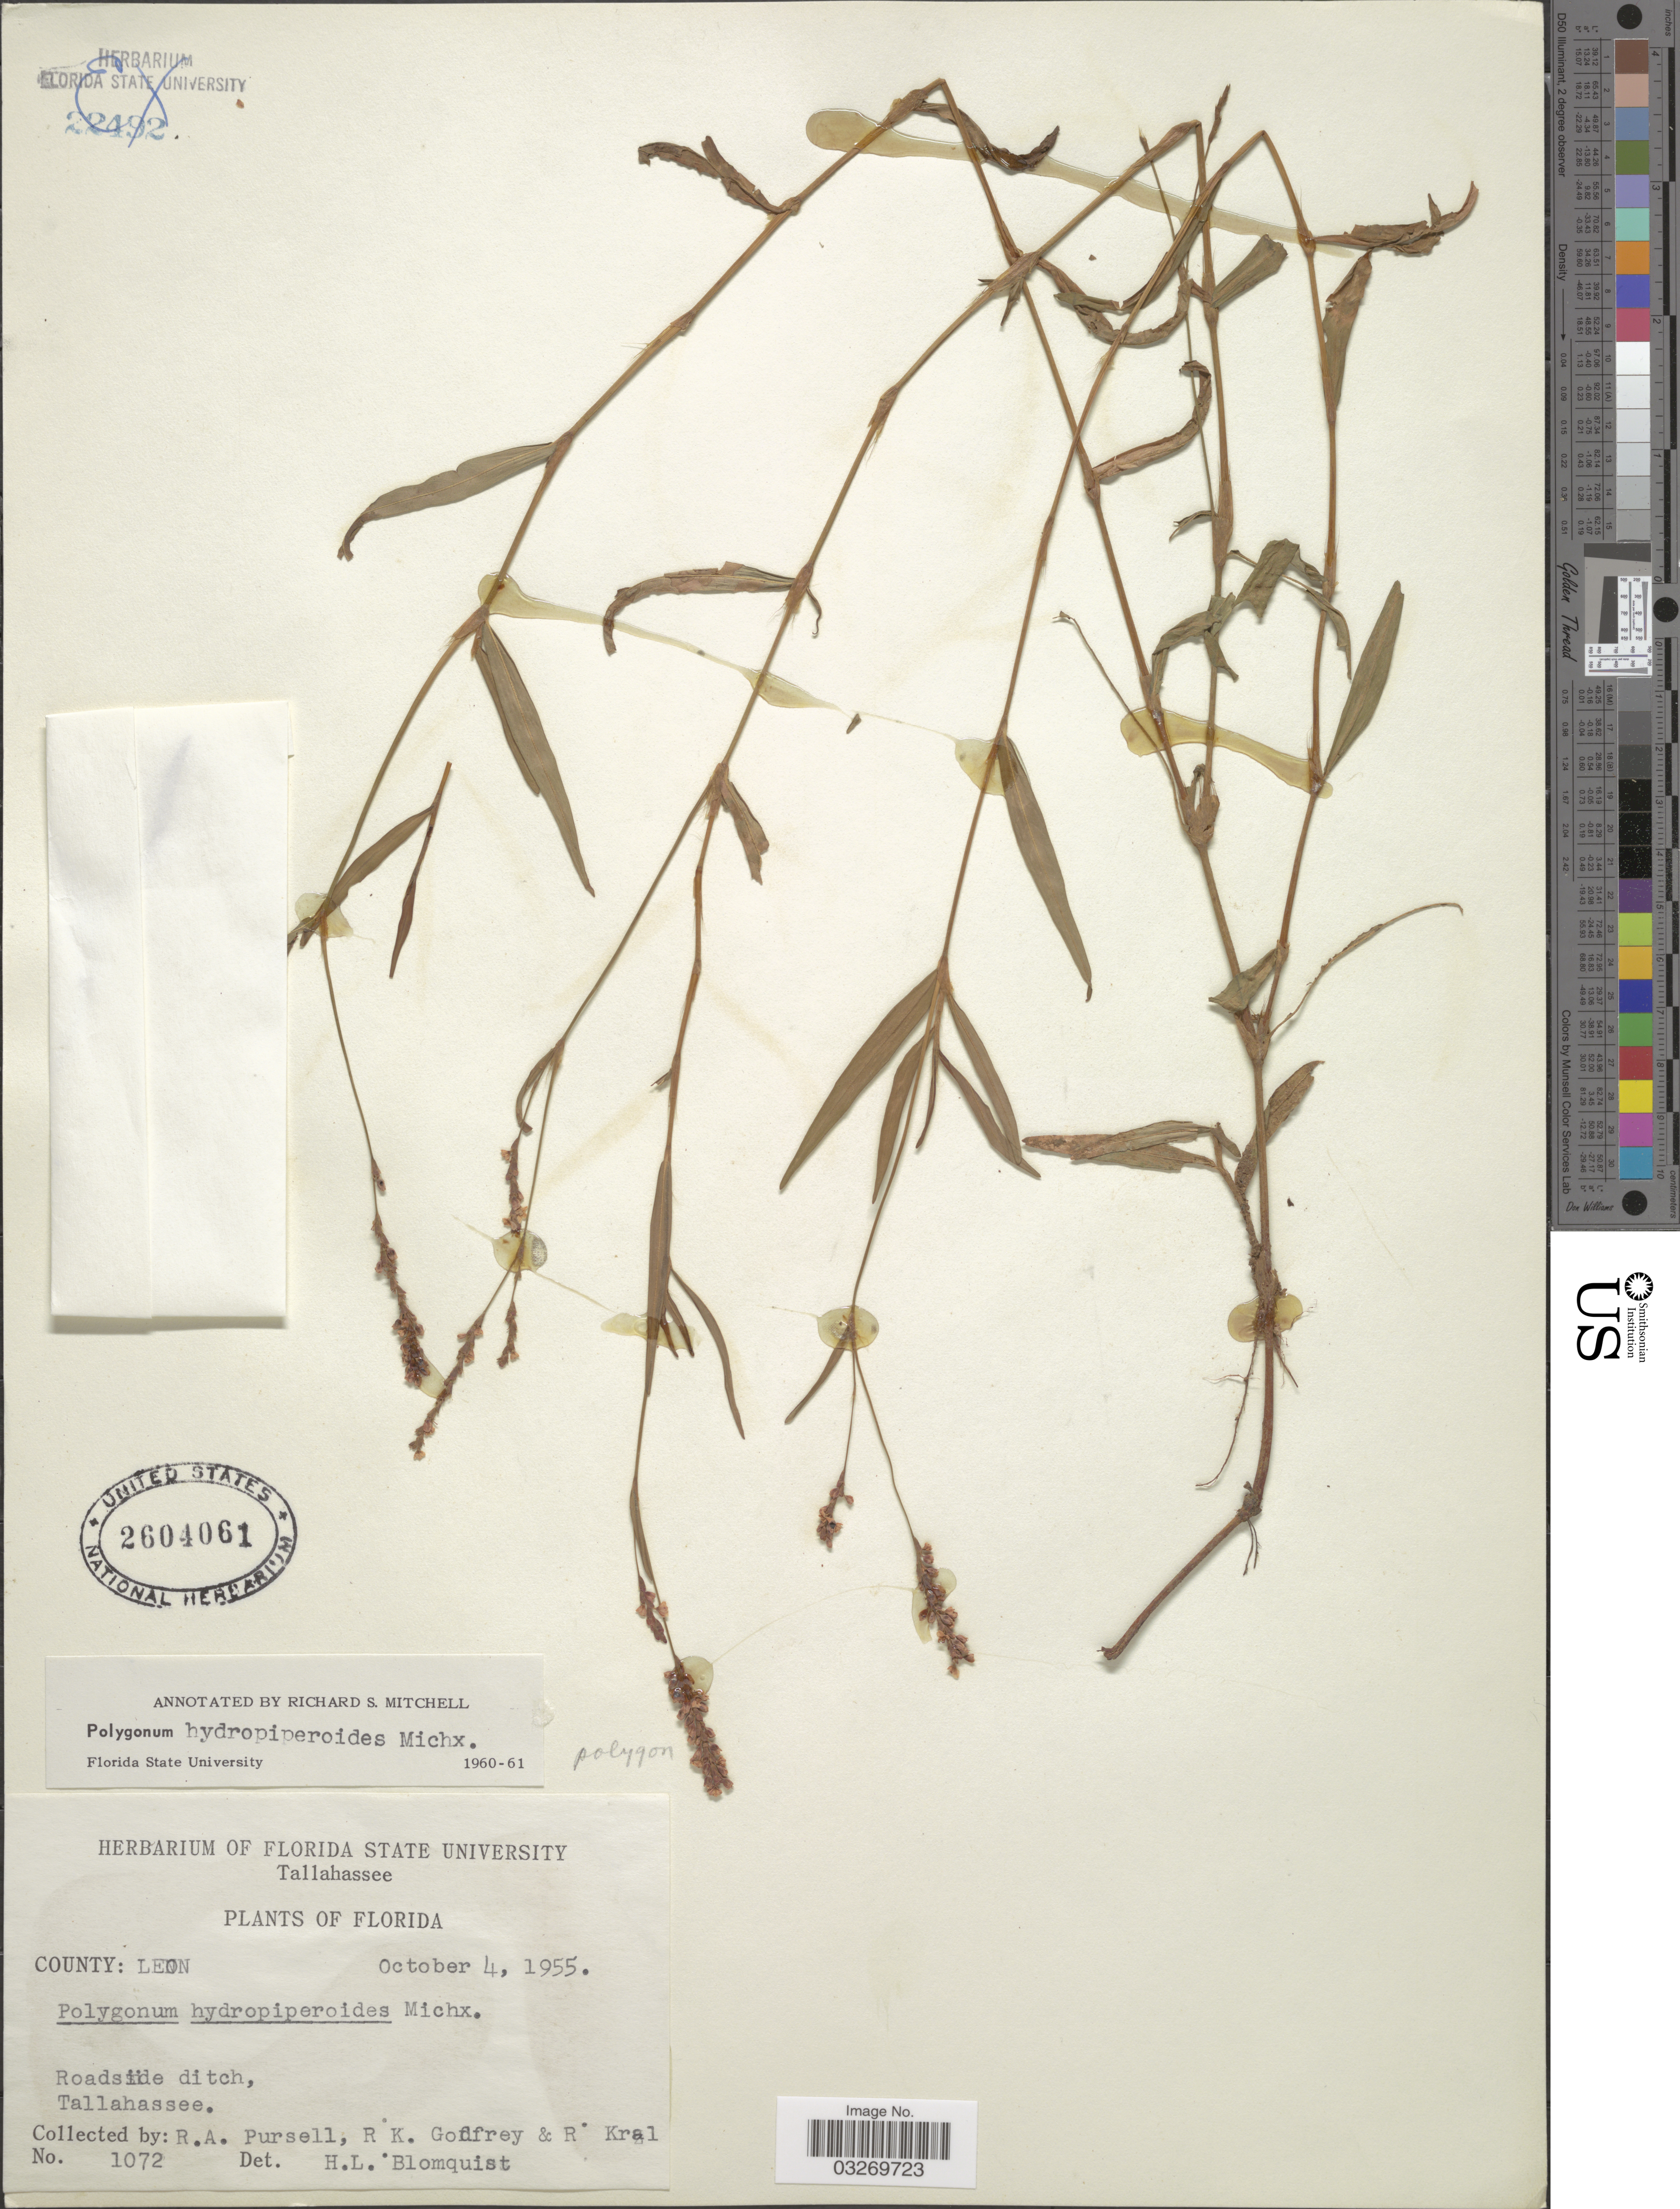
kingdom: Plantae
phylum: Tracheophyta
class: Magnoliopsida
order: Caryophyllales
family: Polygonaceae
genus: Persicaria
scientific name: Persicaria hydropiperoides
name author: (Michx.) Small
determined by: Atha, D. E.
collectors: R. A. Pursell, R. K. Godfrey & R. Kral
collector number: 1072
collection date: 1955-10-04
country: United States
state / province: Florida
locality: County: Leon. Roadside ditch, Tallahassee.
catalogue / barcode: US 2604061